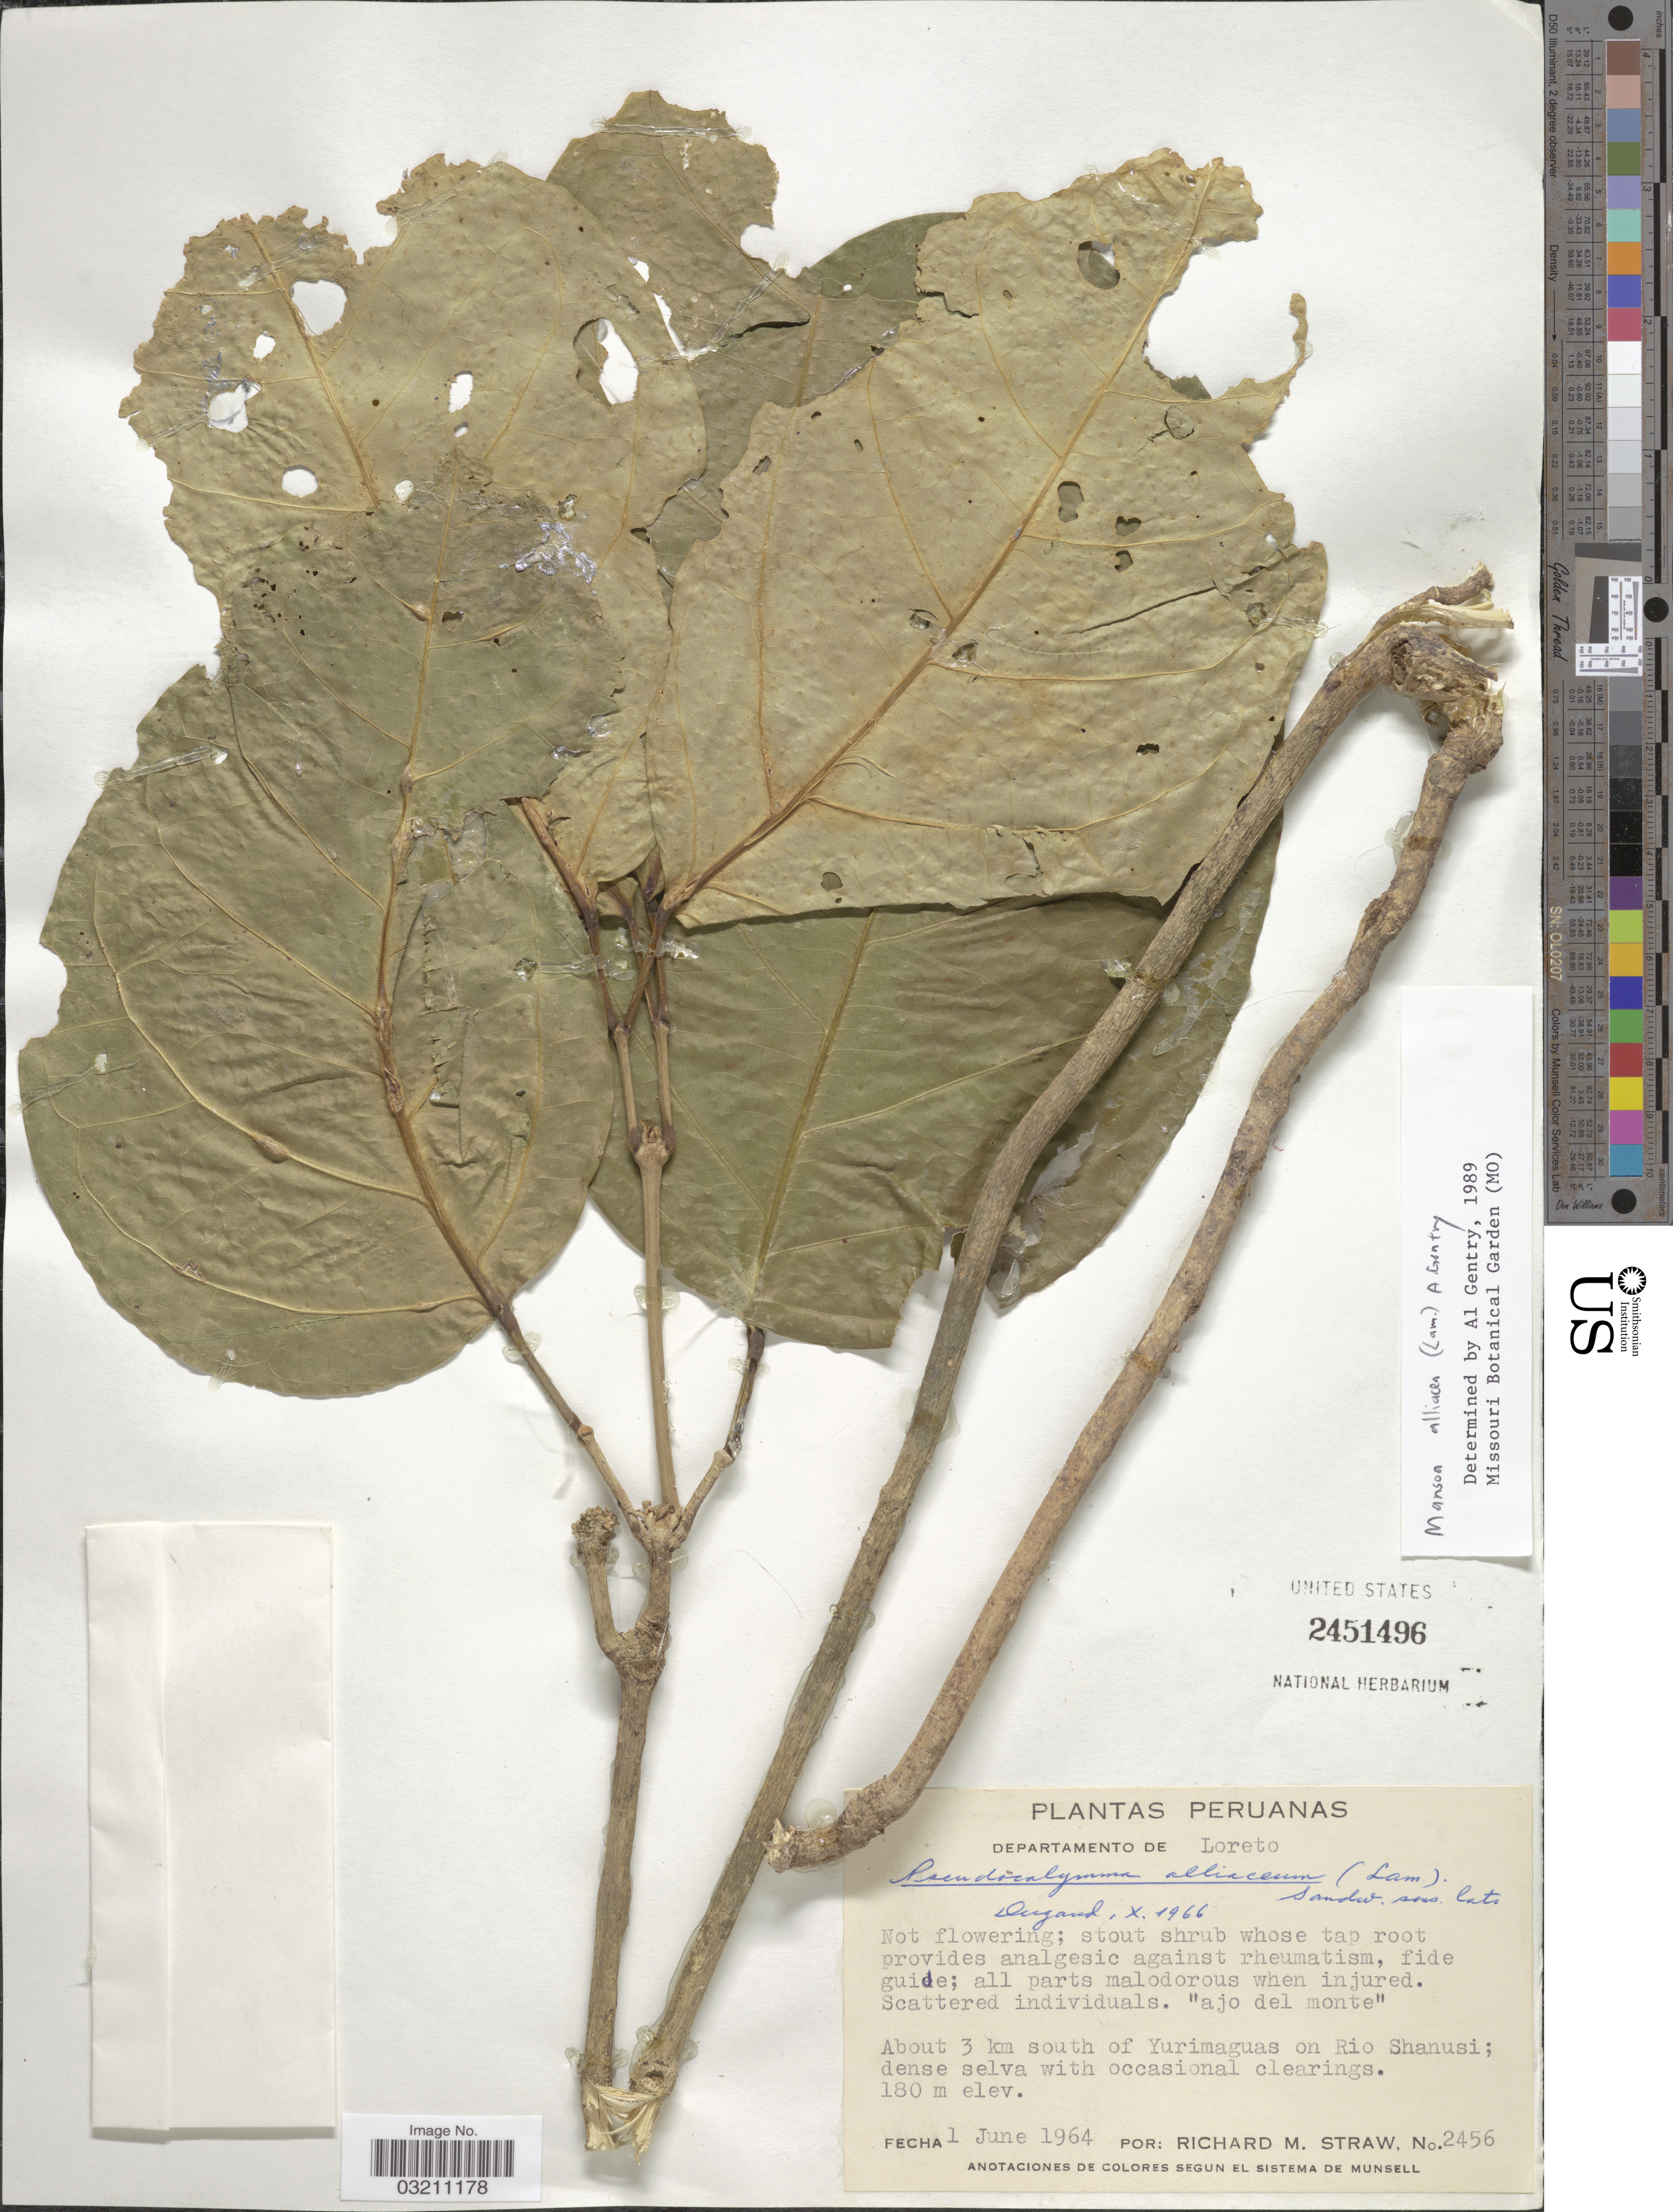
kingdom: Plantae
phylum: Tracheophyta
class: Magnoliopsida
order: Lamiales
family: Bignoniaceae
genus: Mansoa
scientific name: Mansoa alliacea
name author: (Lam.) A.H. Gentry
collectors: R. M. Straw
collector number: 2456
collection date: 1964-06-01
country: Peru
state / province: Loreto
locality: Departamento de Loreto. About 3 km south of Yurimaguas on Rio Shanusi.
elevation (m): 180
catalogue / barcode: US 2451496